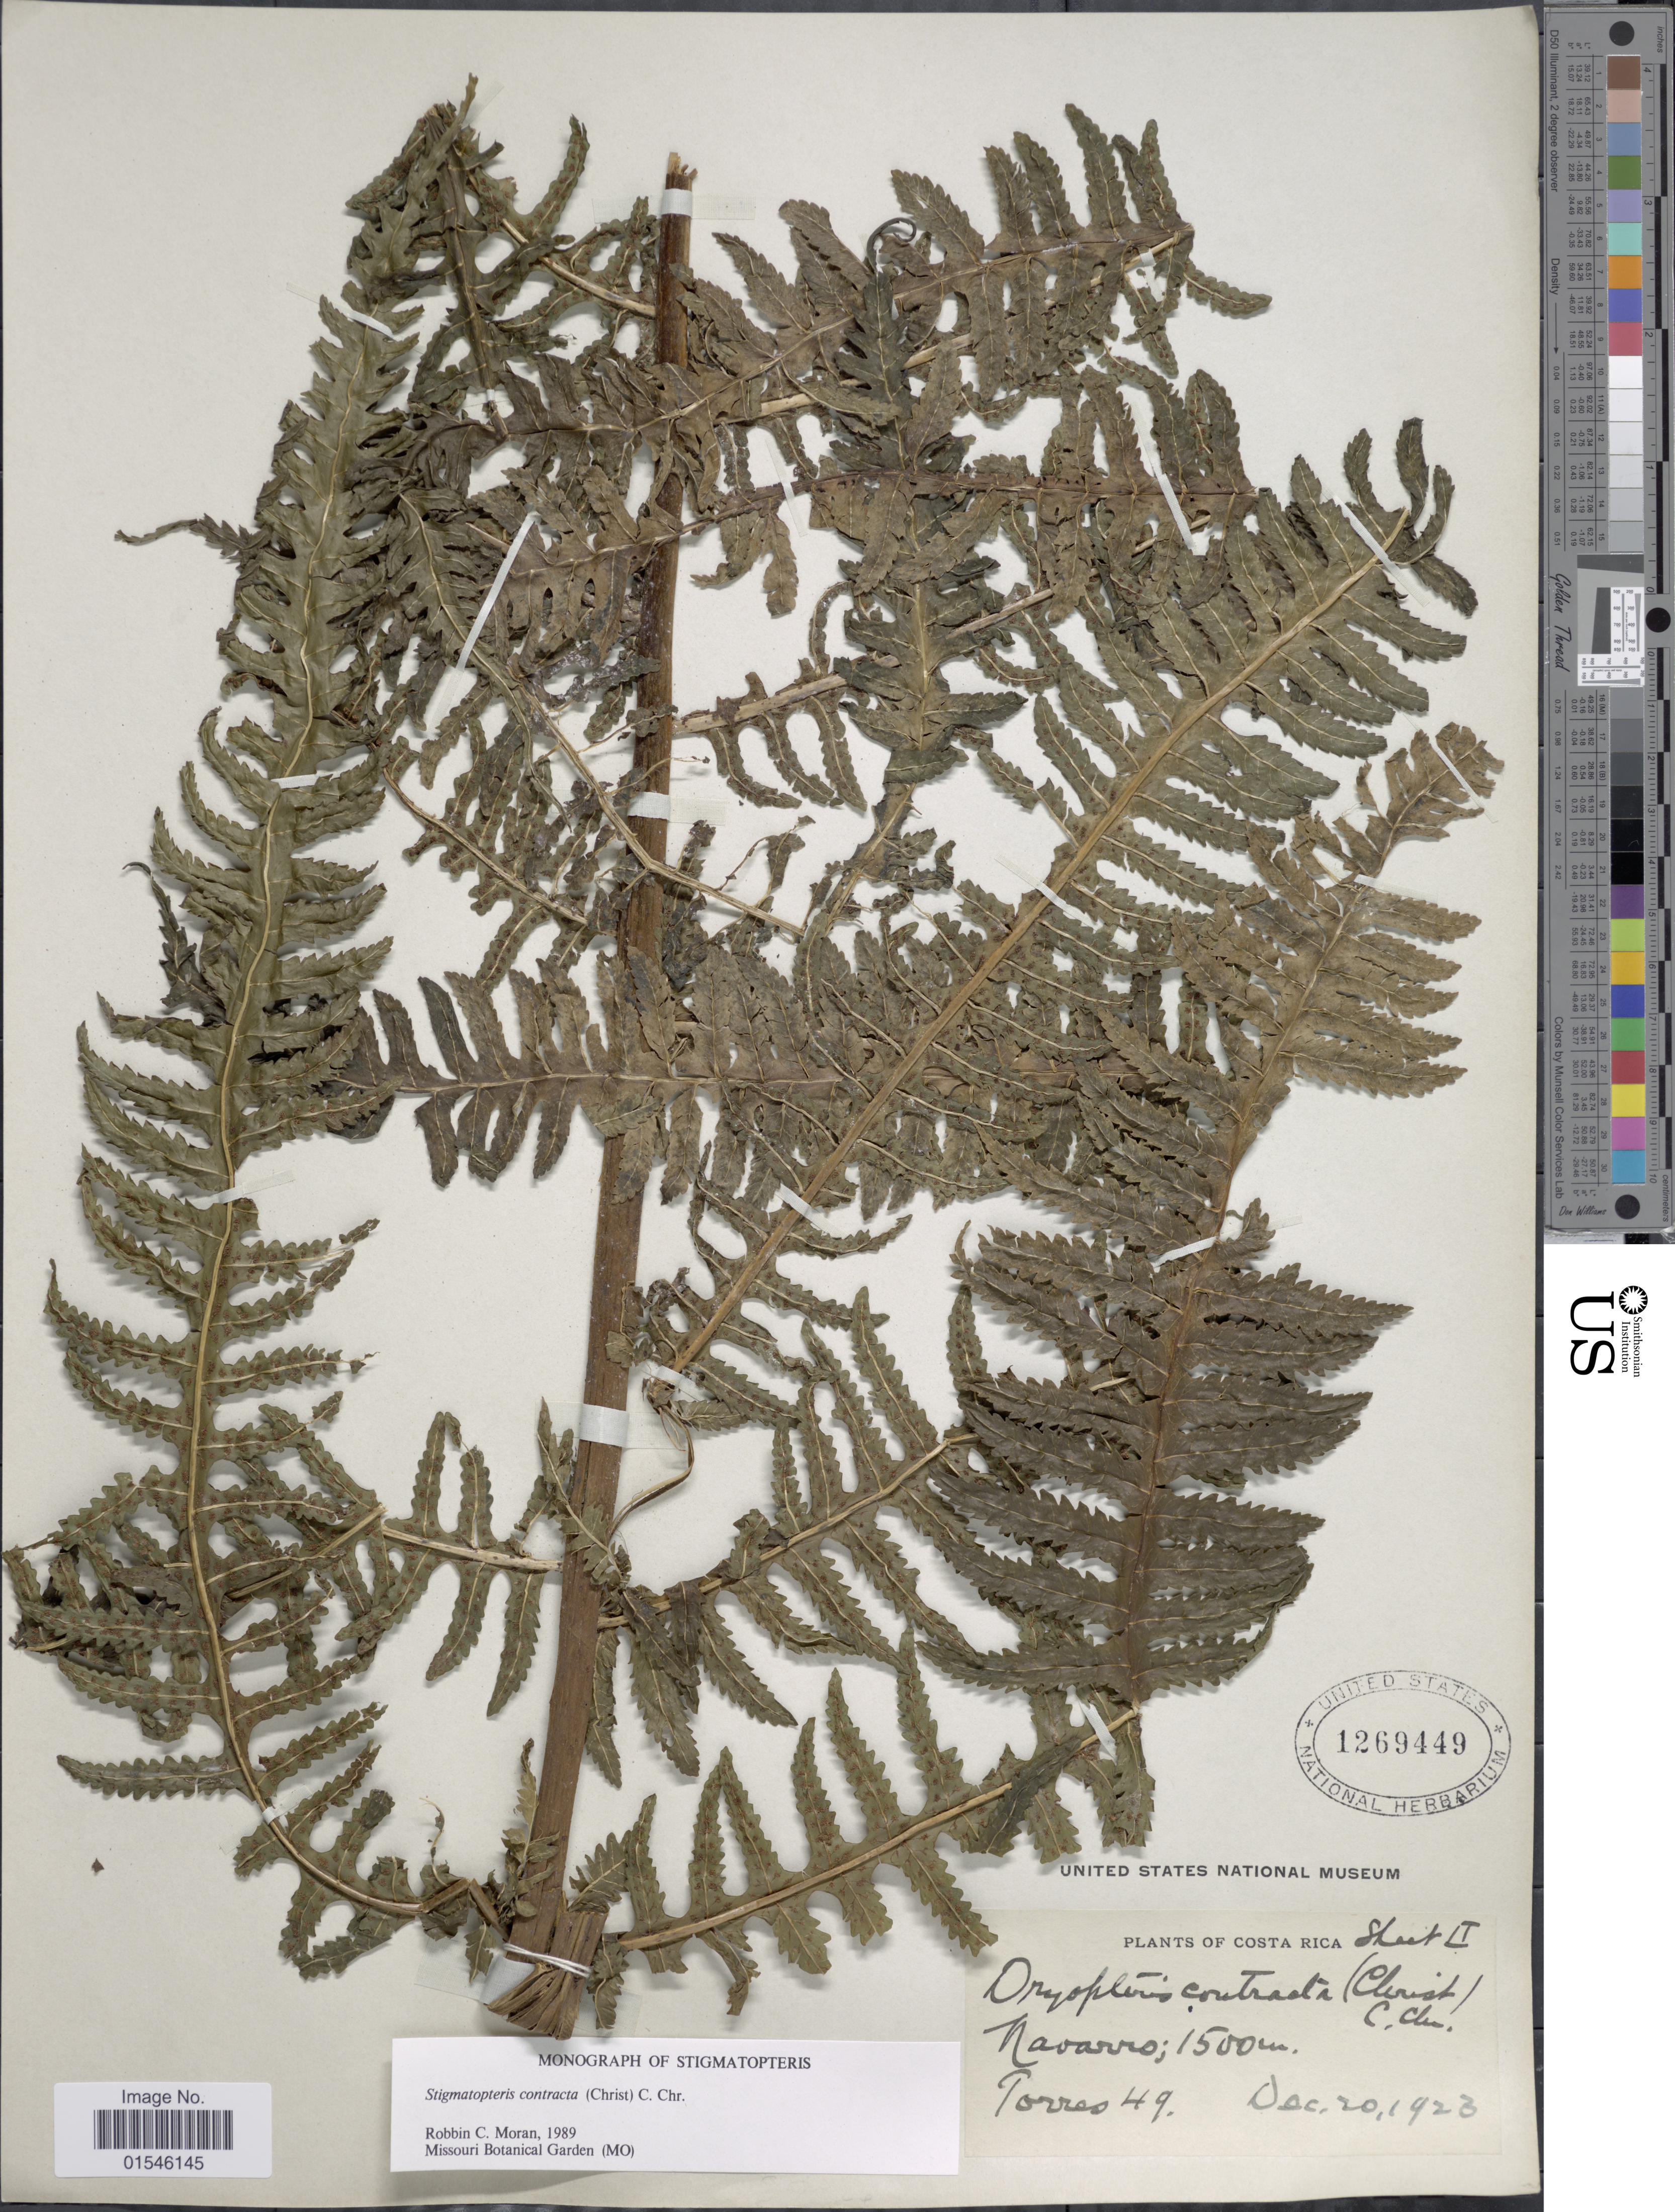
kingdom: Plantae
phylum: Tracheophyta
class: Polypodiopsida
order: Polypodiales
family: Dryopteridaceae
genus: Stigmatopteris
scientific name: Stigmatopteris contracta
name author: (Christ) C. Chr.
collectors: -. Torres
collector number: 49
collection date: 1923-12-20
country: Costa Rica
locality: Navarro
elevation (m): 1500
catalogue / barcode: US 1269449